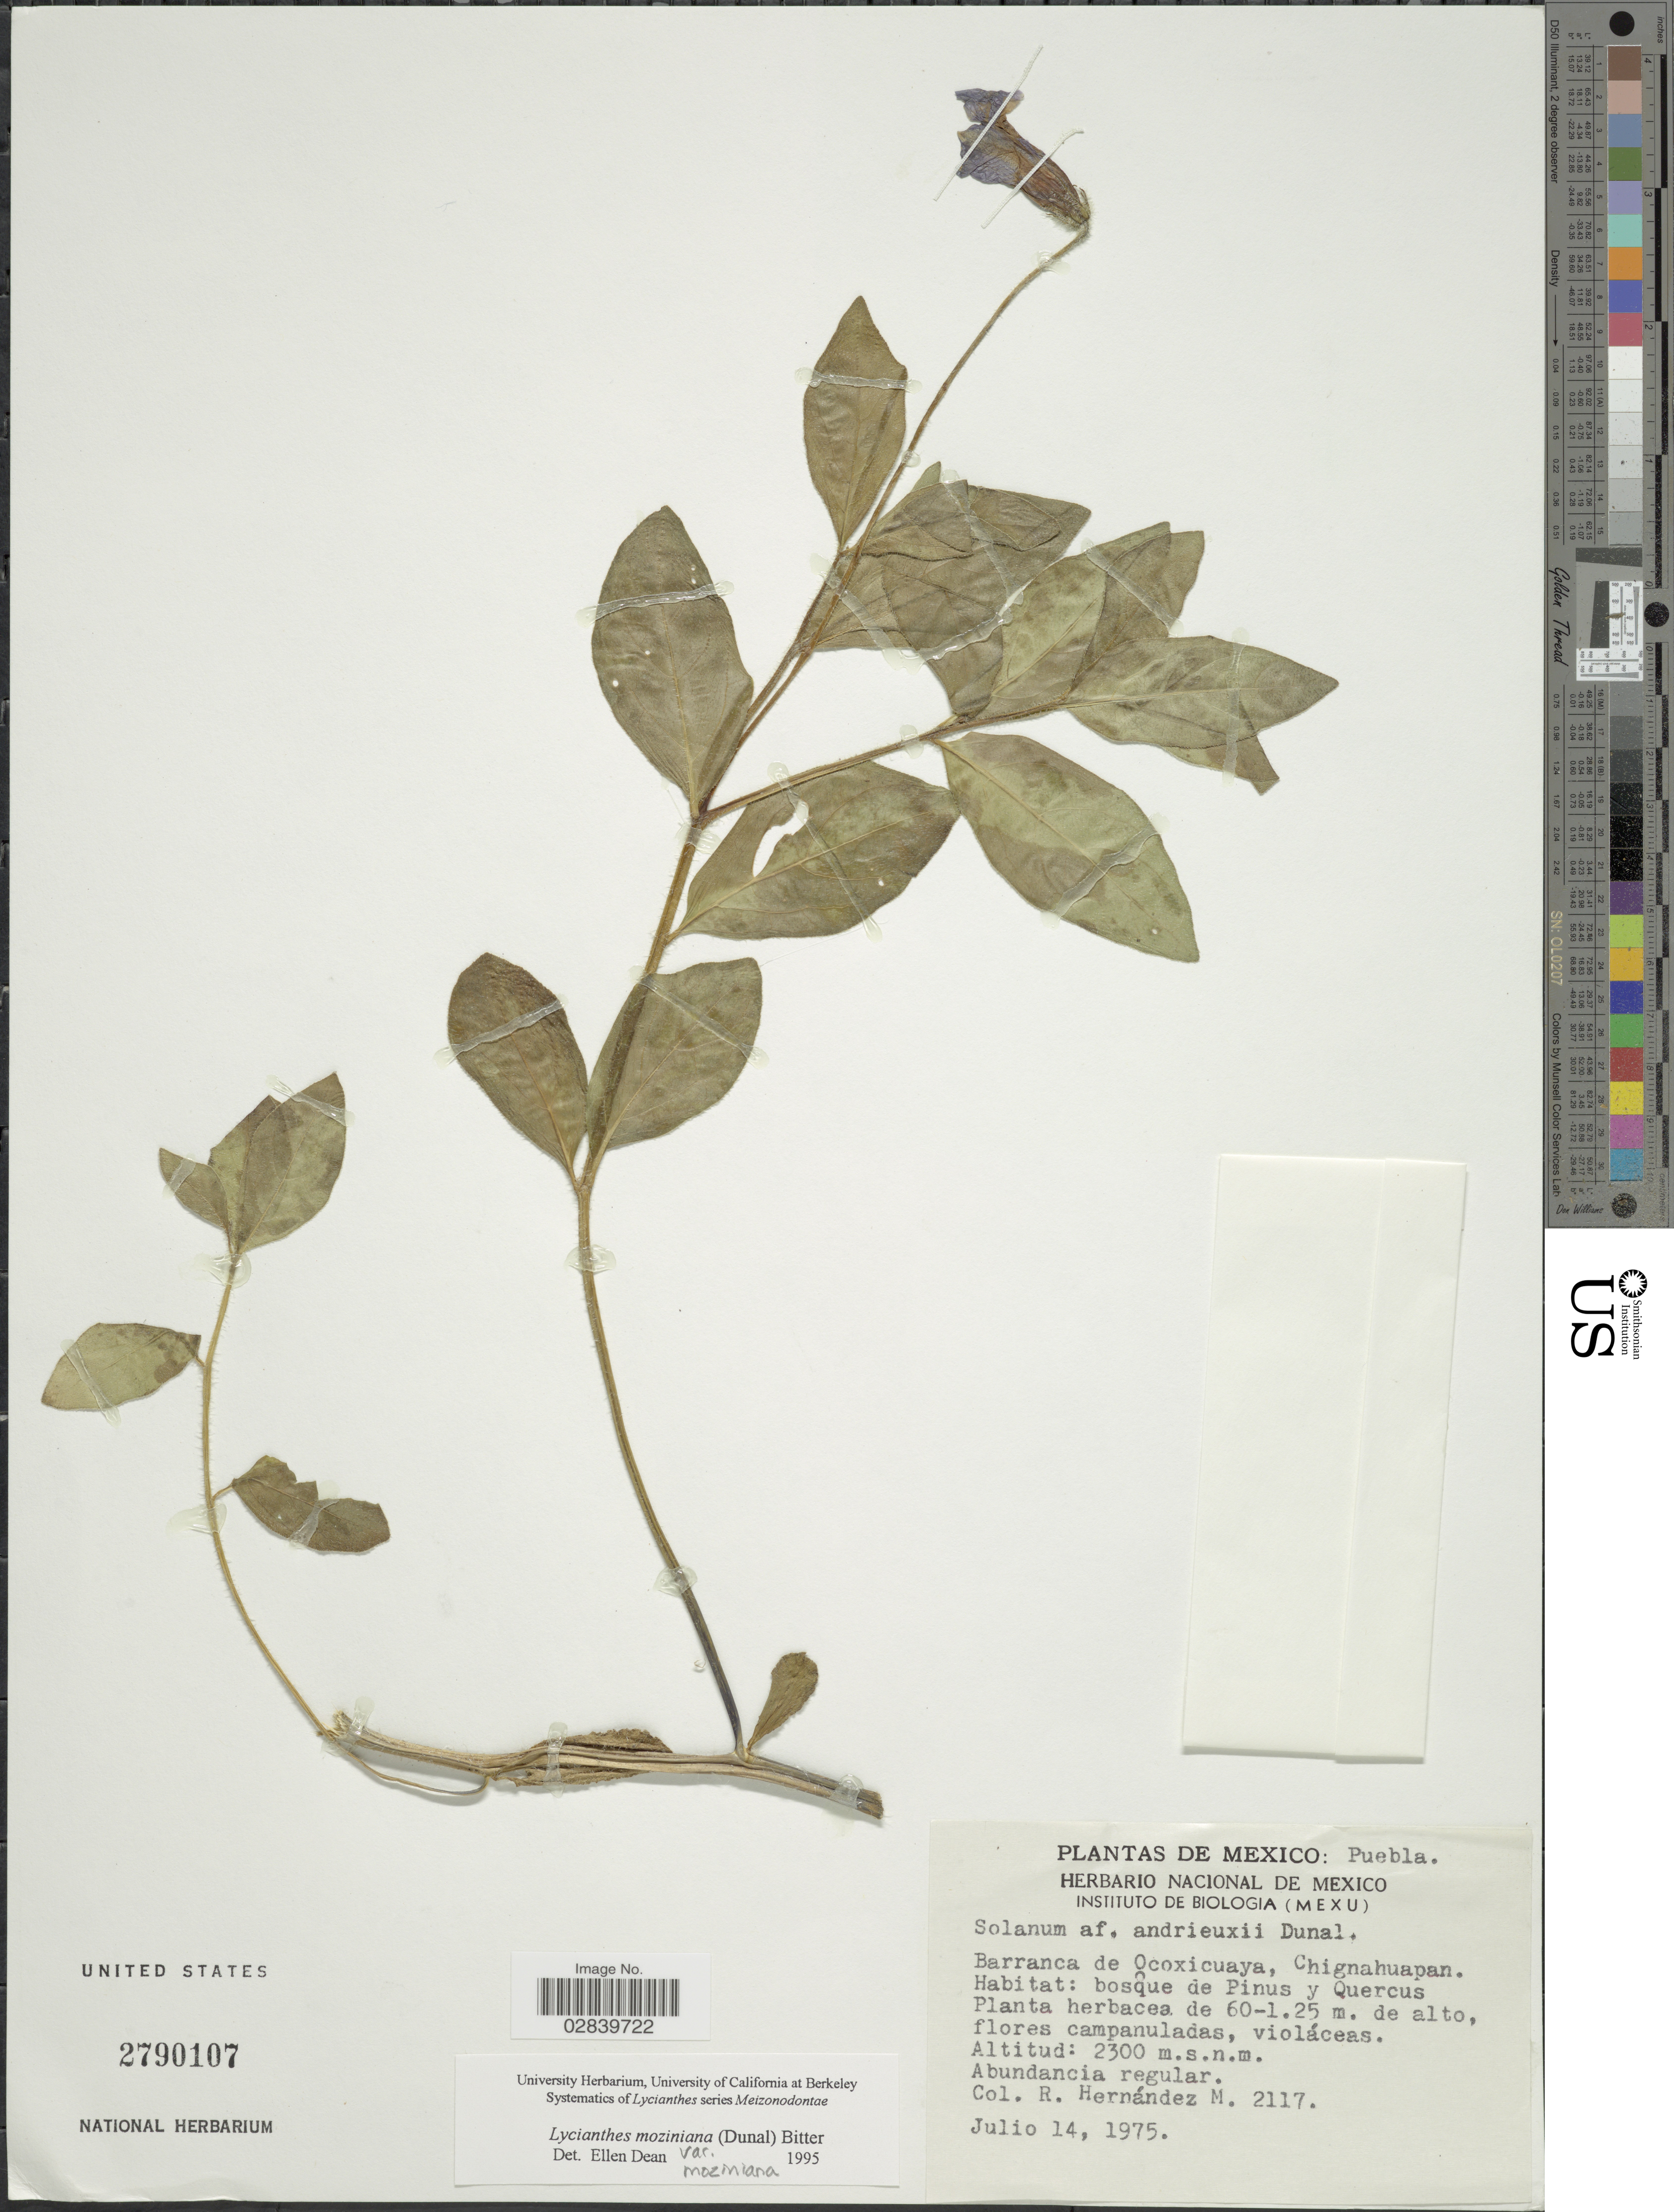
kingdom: Plantae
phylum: Tracheophyta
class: Magnoliopsida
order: Solanales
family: Solanaceae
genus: Lycianthes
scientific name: Lycianthes moziniana var. oaxacana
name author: E. Dean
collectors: R. Hernández M.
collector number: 2117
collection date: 1975-07-14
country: Mexico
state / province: Puebla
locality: Barranca de Ocoxicuaya, Chignahuapan.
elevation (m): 2300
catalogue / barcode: US 2790107